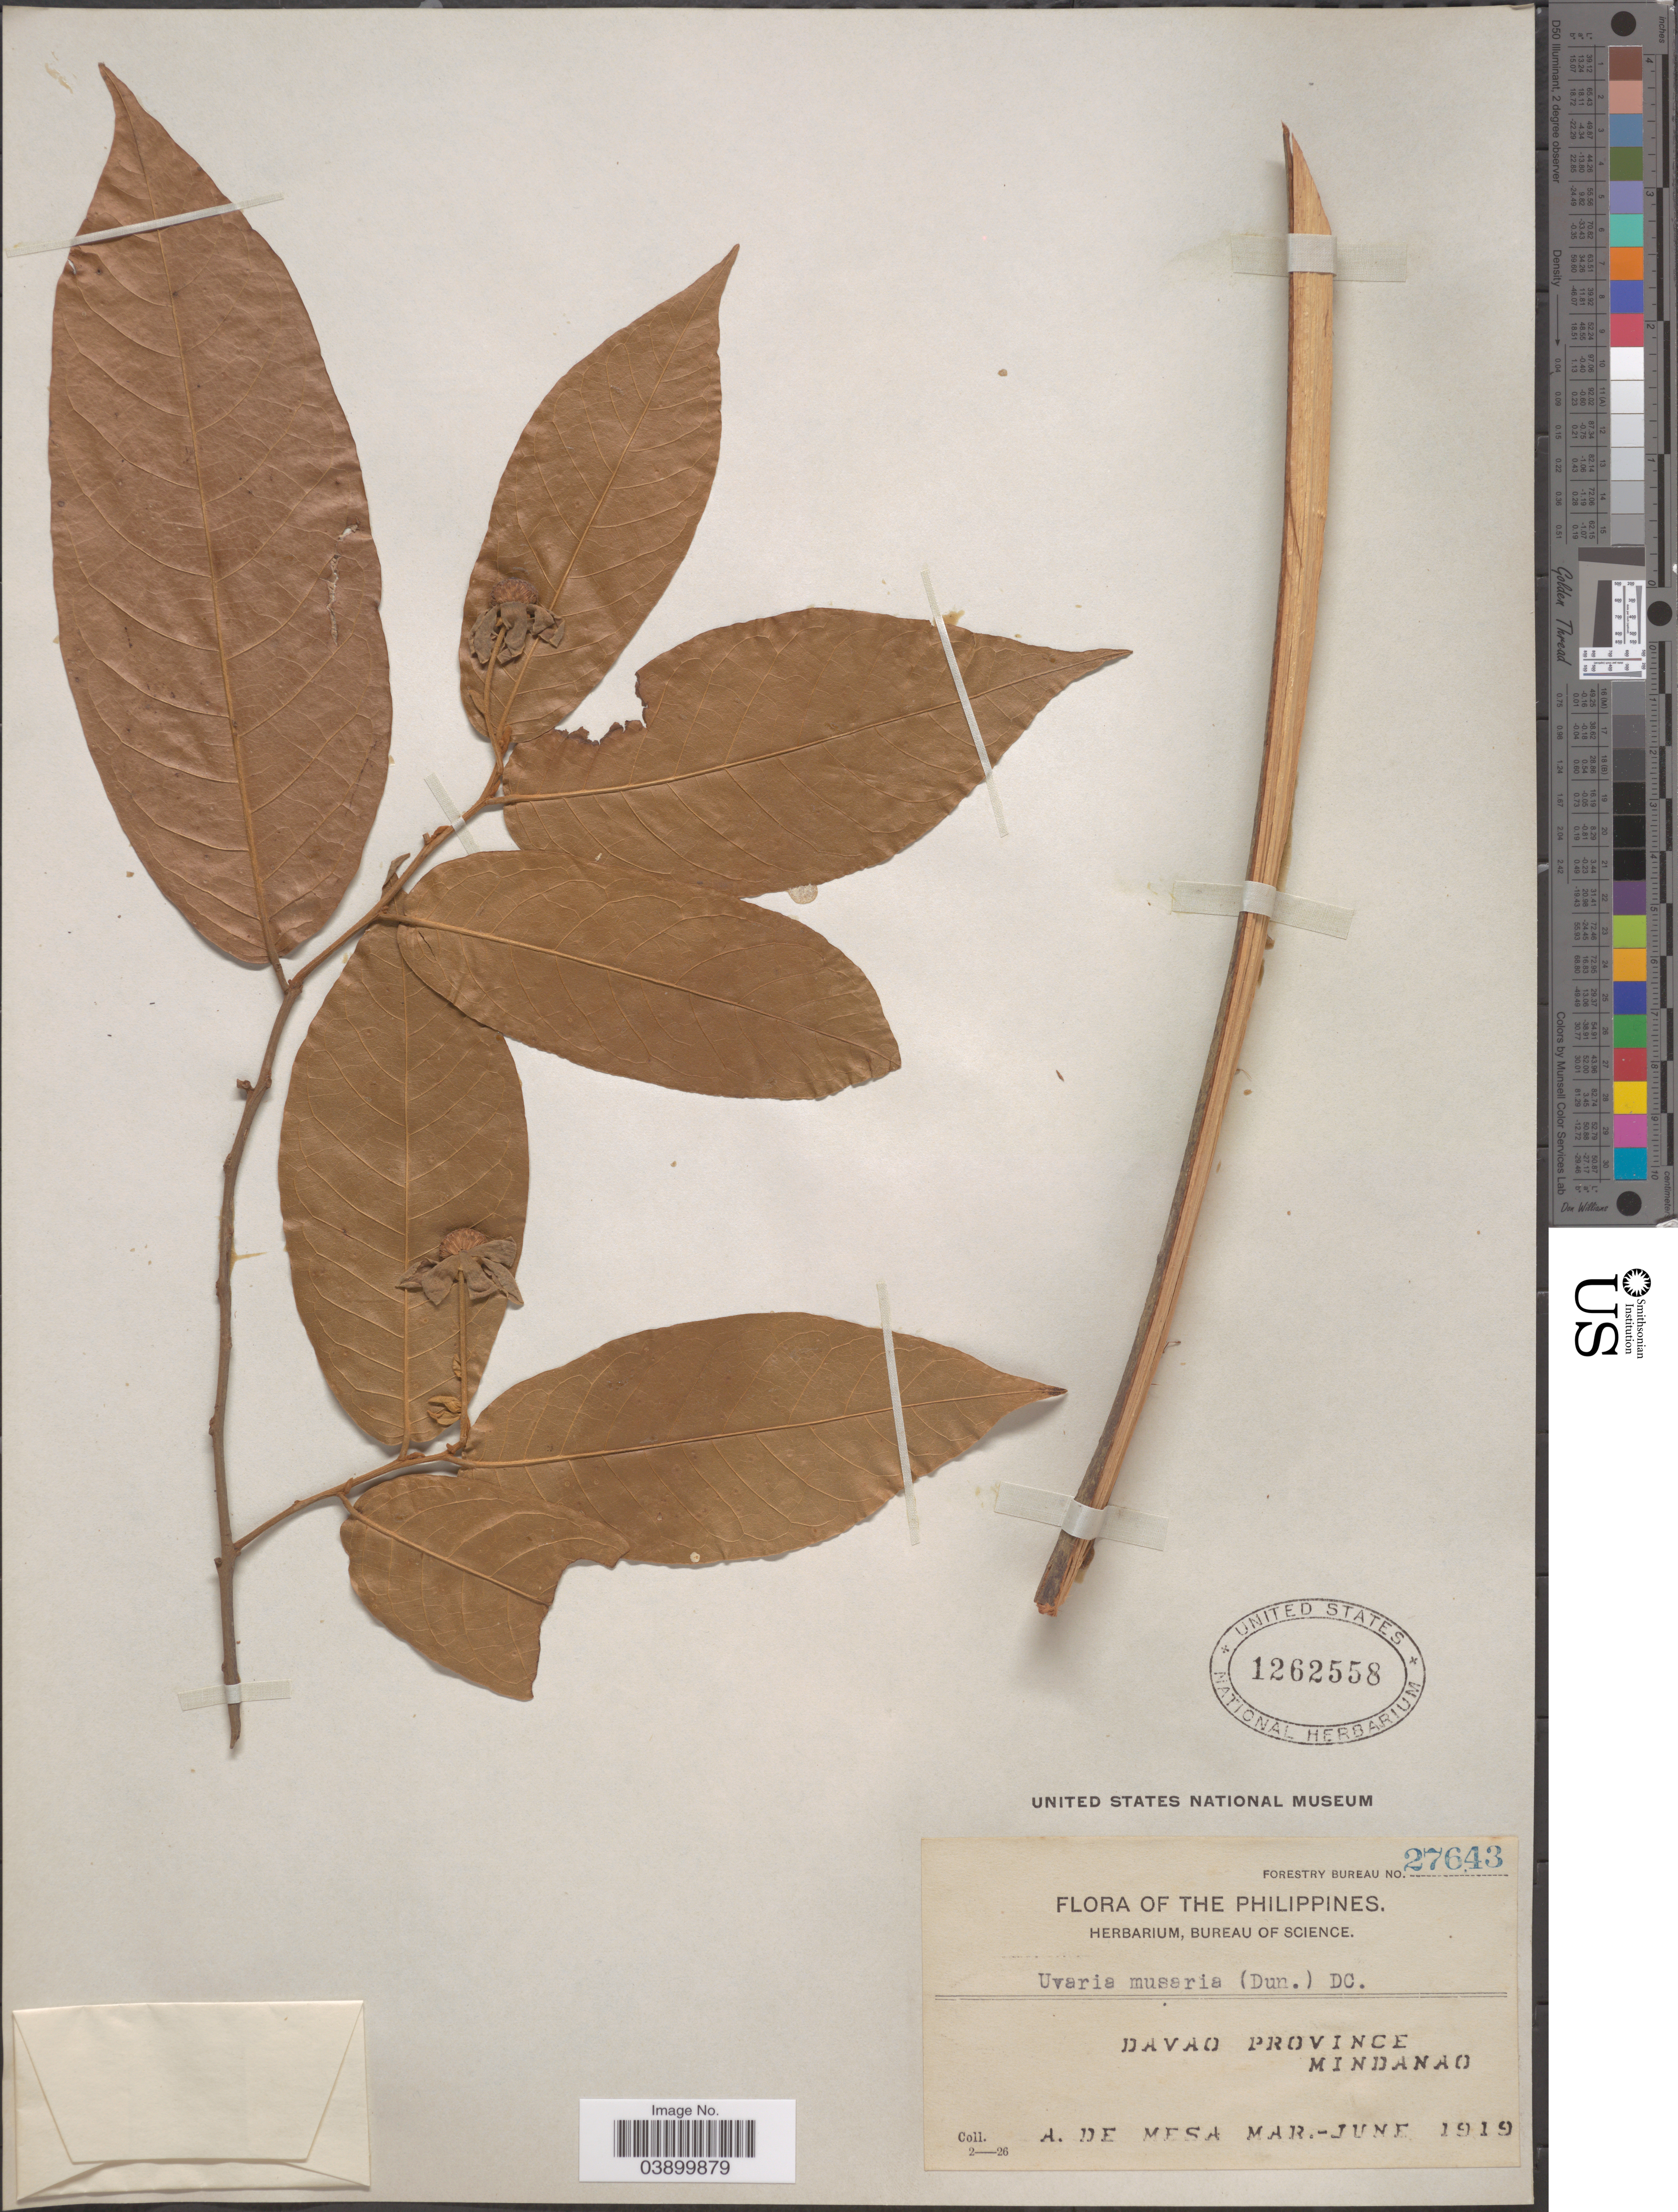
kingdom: Plantae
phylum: Tracheophyta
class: Magnoliopsida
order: Magnoliales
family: Annonaceae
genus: Uvaria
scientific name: Uvaria musaria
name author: (Dunal) DC.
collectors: A. De Mesa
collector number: Forestry Bureau 27643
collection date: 1919-03/1919-06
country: Philippines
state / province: Davao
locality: Mindanao.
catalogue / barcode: US 1262558